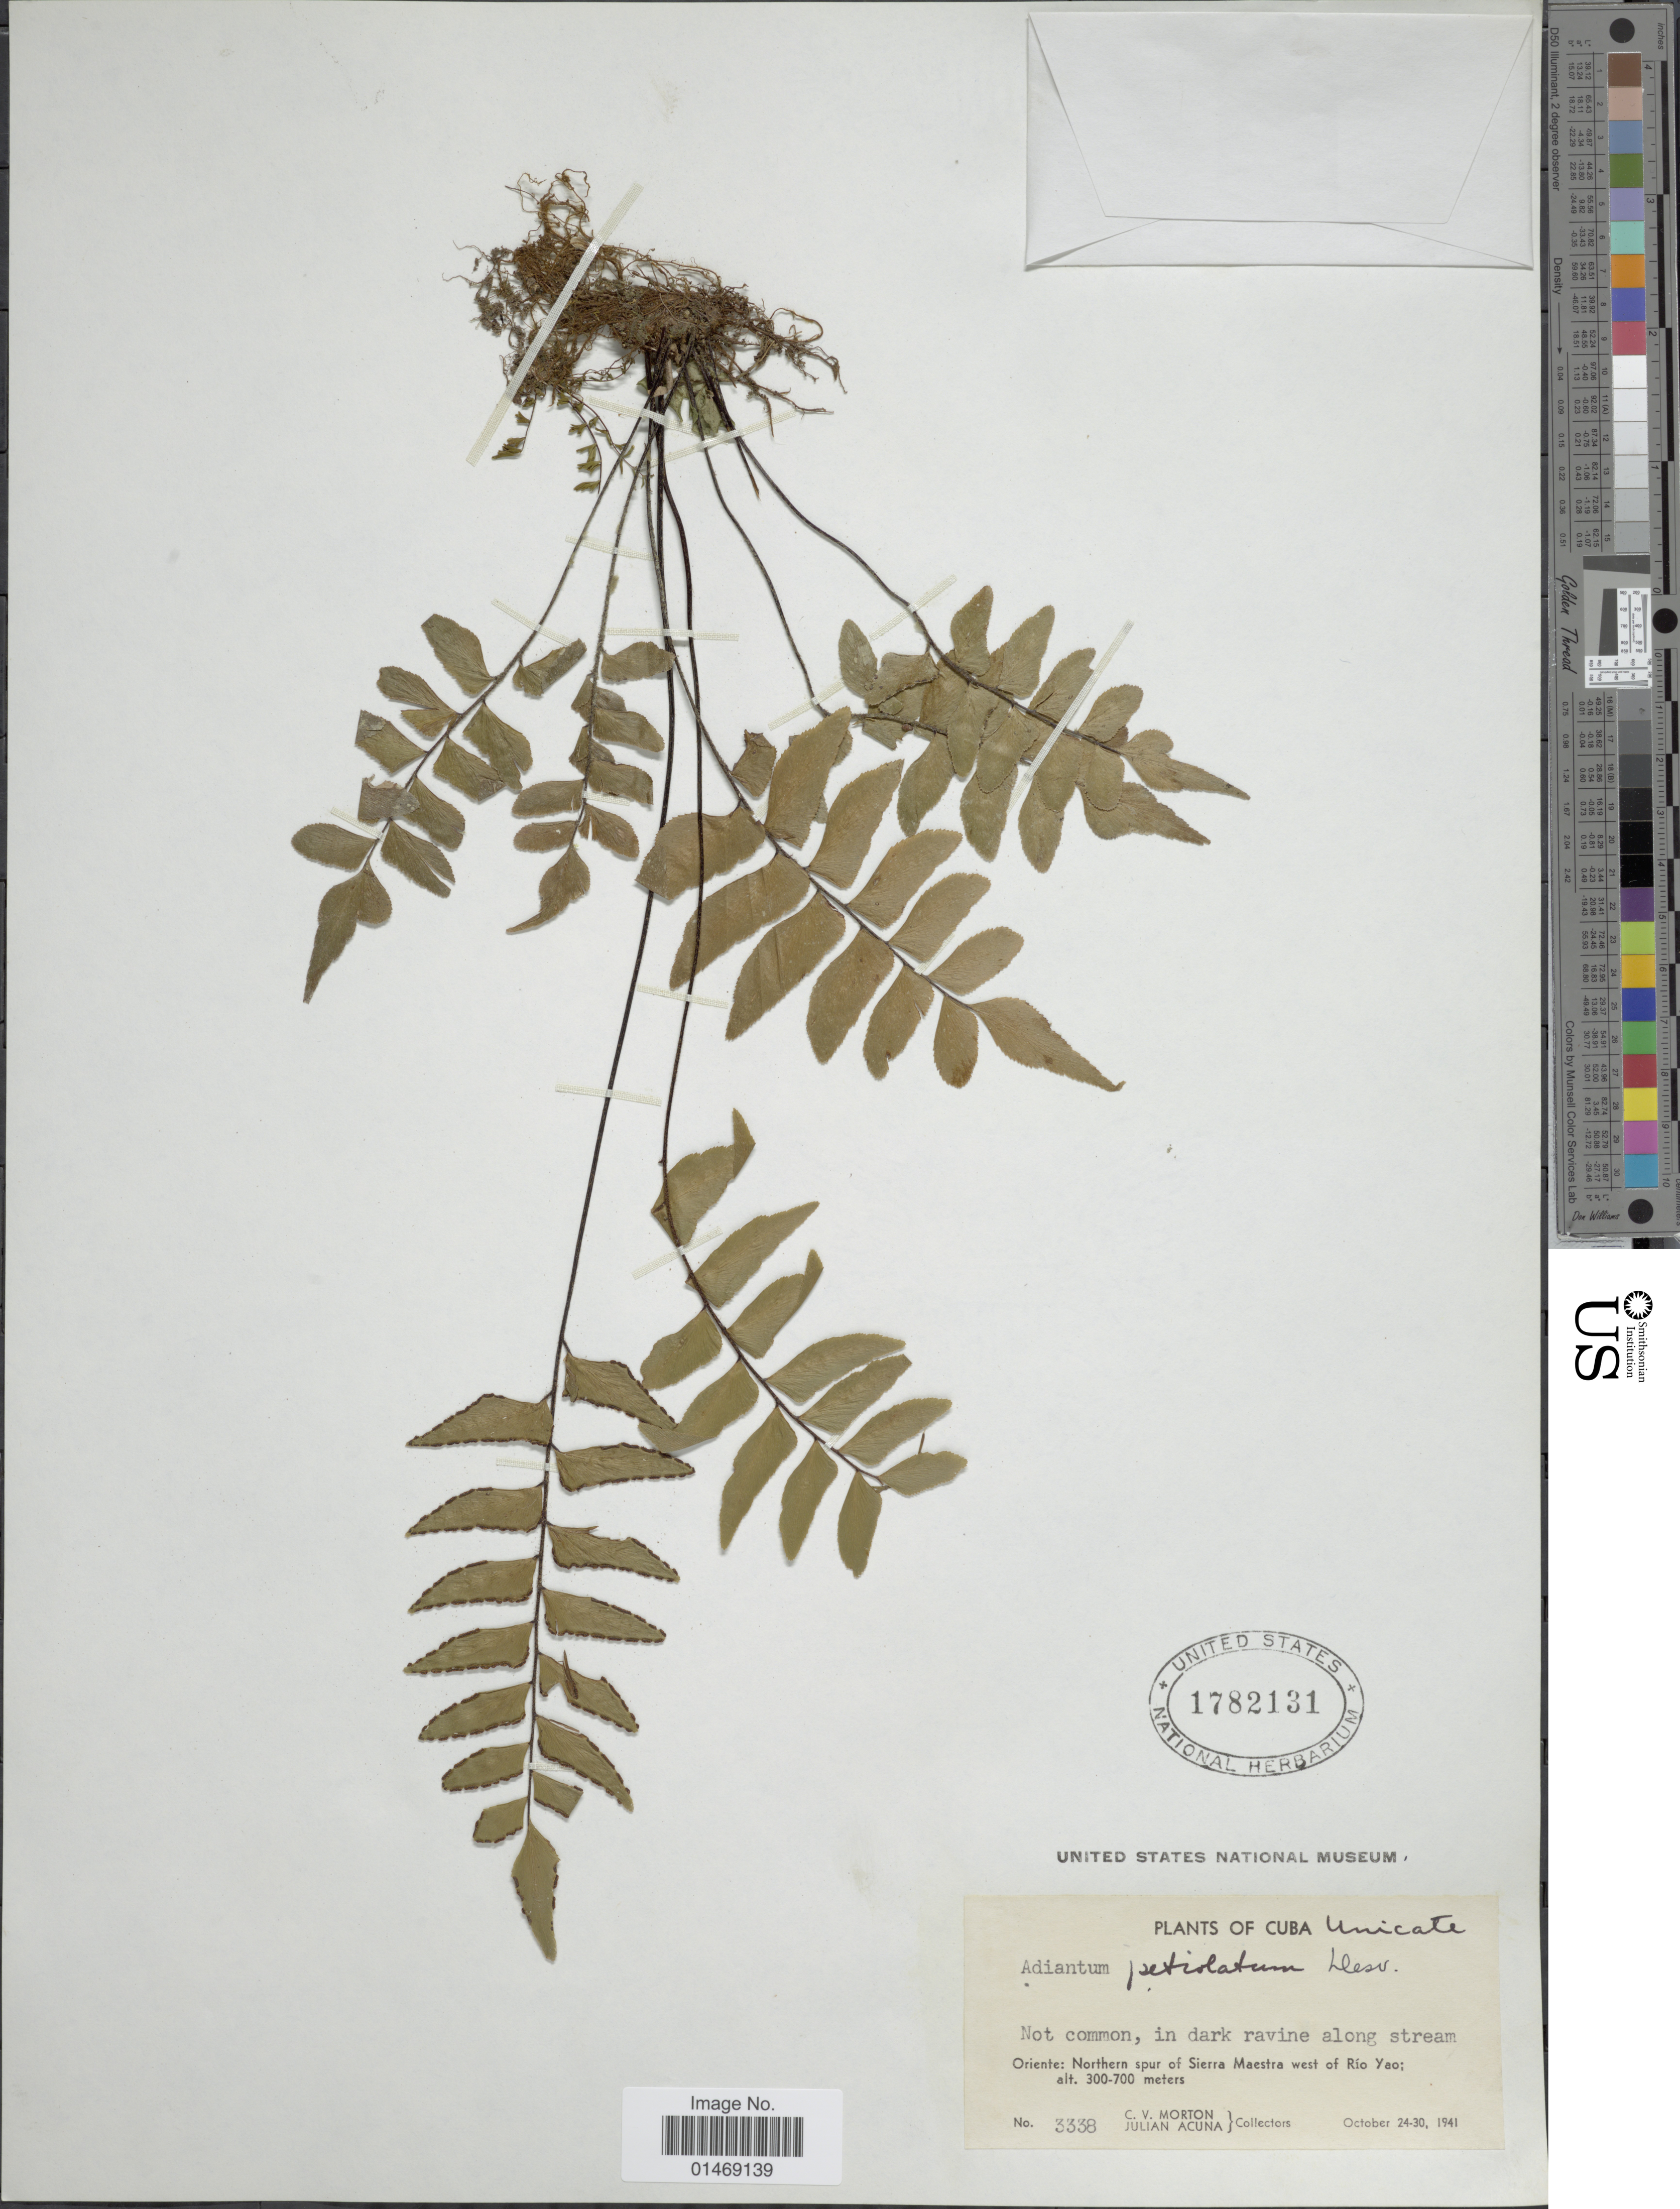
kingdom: Plantae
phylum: Tracheophyta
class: Polypodiopsida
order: Polypodiales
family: Pteridaceae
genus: Adiantum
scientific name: Adiantum petiolatum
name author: Desv.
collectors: C. V. Morton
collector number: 3338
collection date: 1941-10-24/1941-10-30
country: Cuba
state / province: Oriente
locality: In dark ravine along stream, Northern spur of Sierra Maestra west of Río Yao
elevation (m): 300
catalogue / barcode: US 1782131